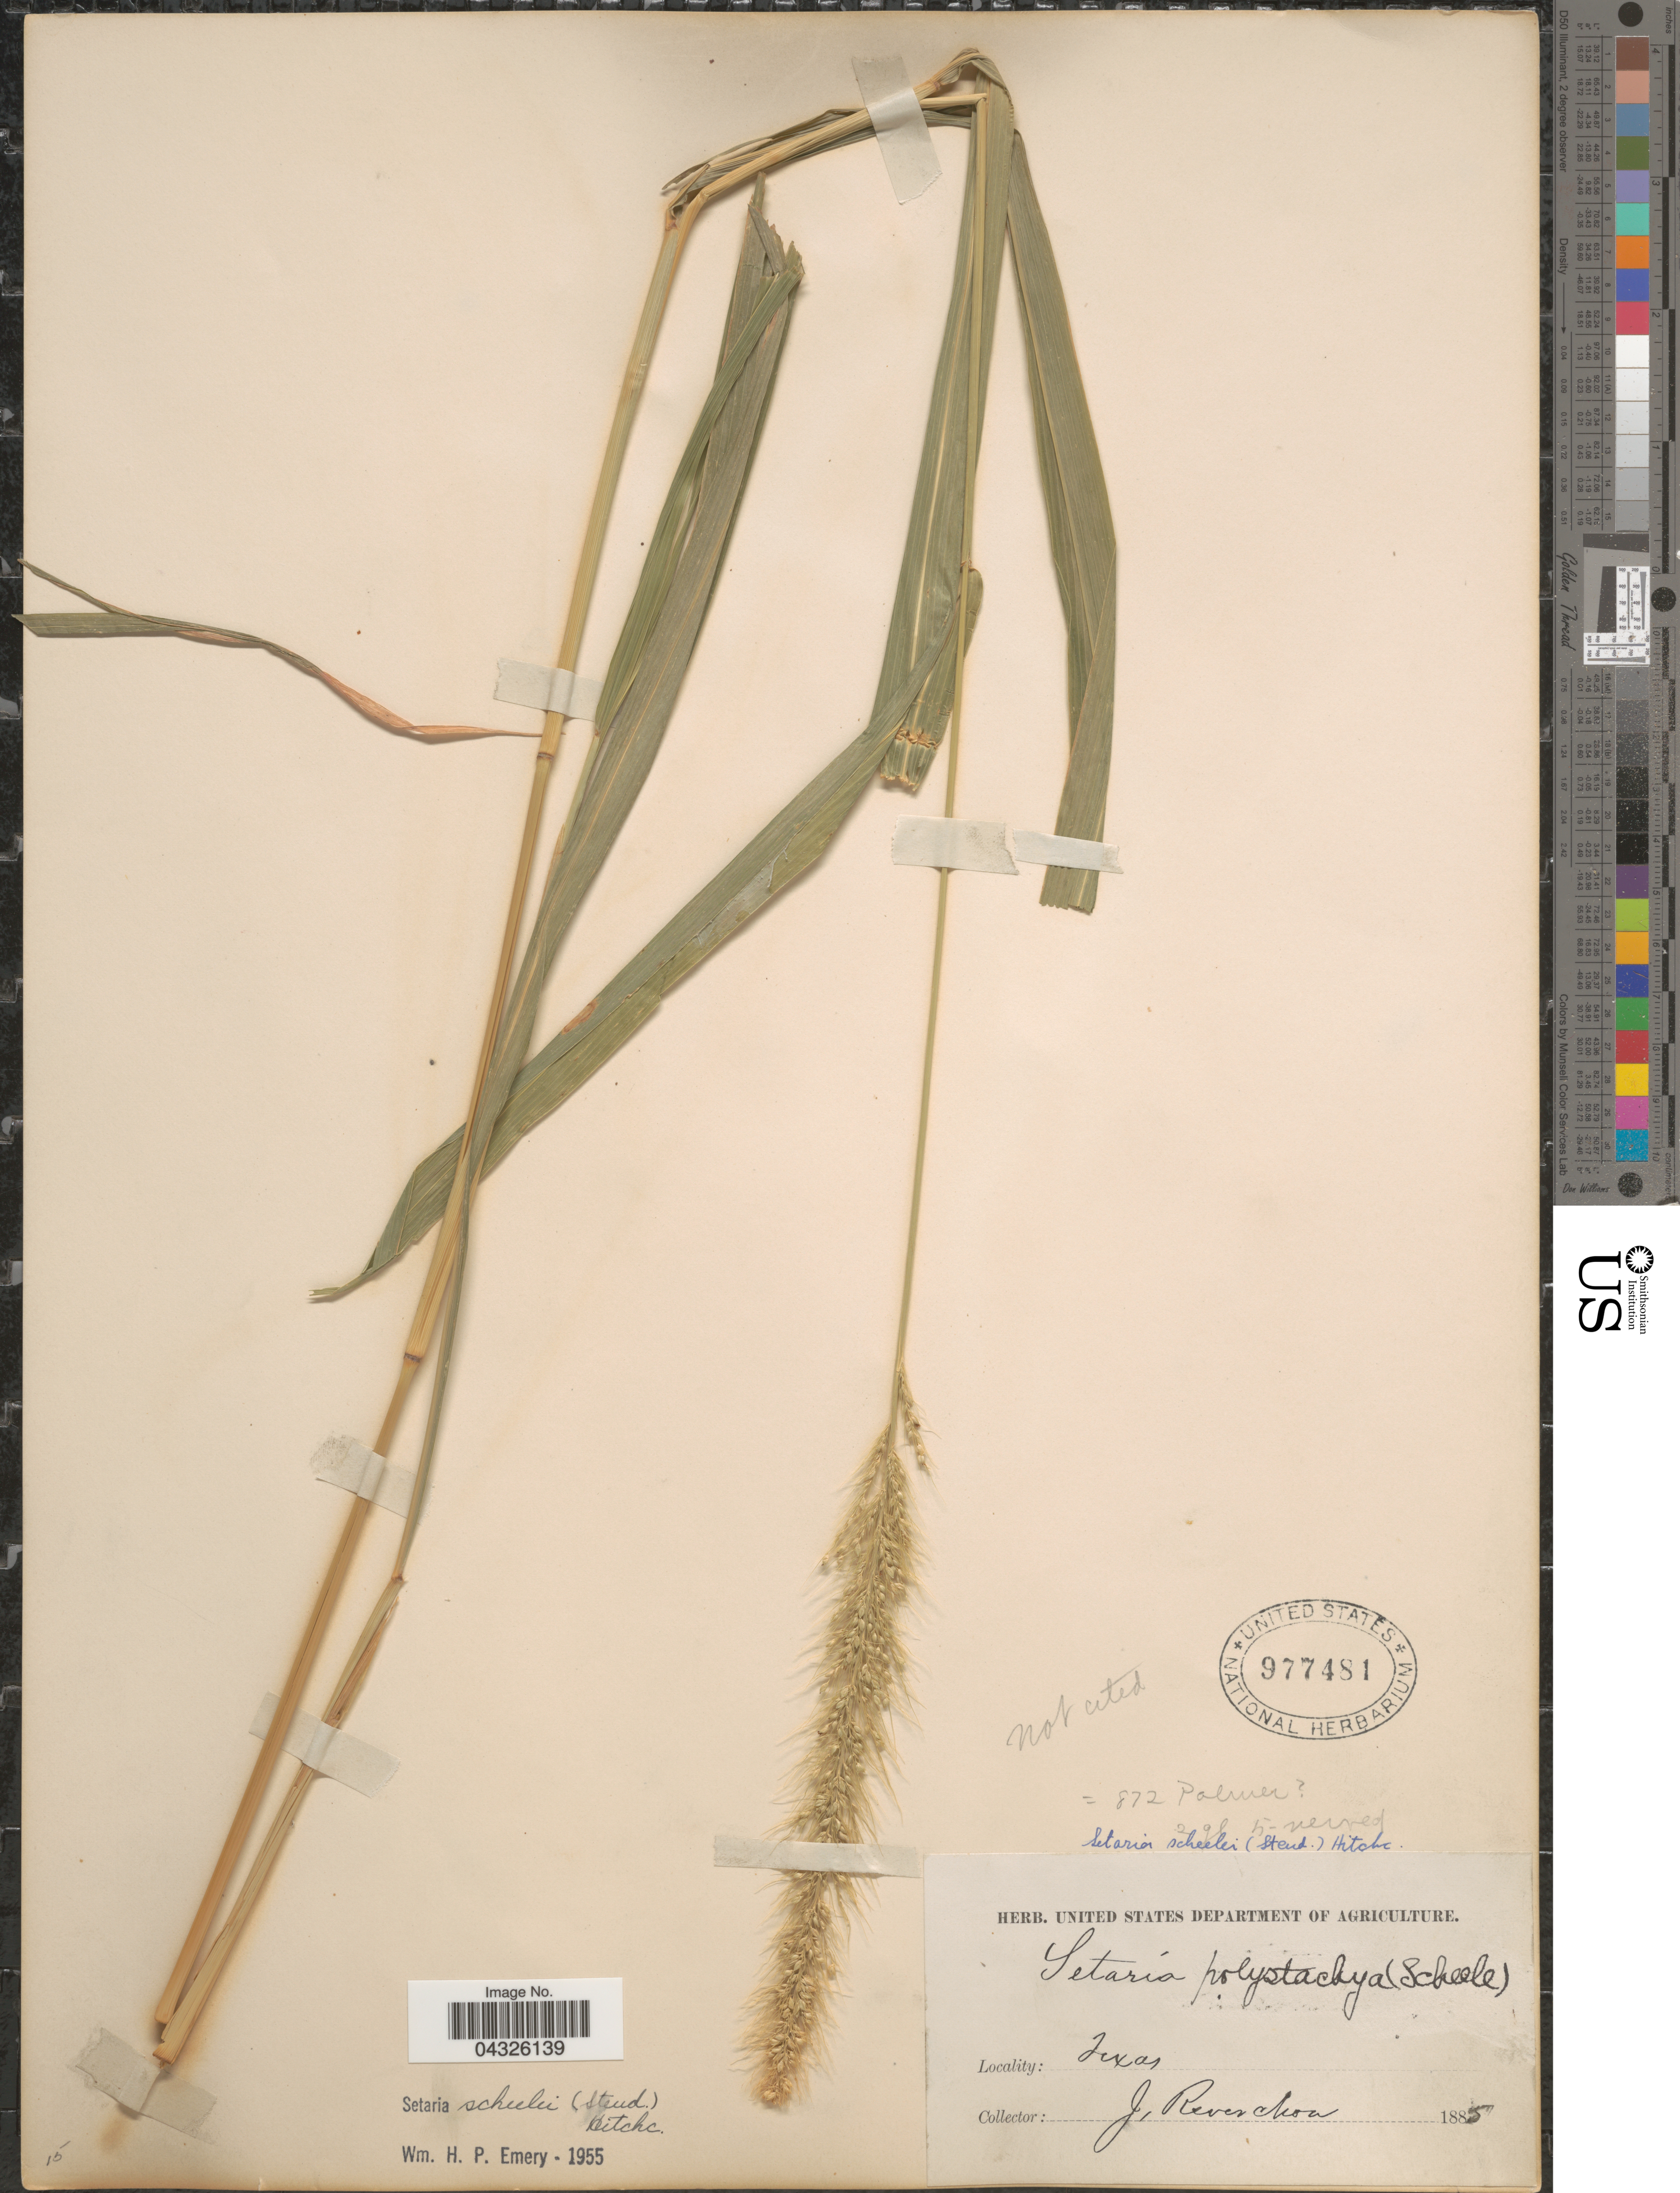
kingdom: Plantae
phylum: Tracheophyta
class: Liliopsida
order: Poales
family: Poaceae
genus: Setaria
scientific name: Setaria scheelei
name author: (Steud.) Hitchc.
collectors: J. Reverchon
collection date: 1885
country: United States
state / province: Texas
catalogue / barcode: US 977481